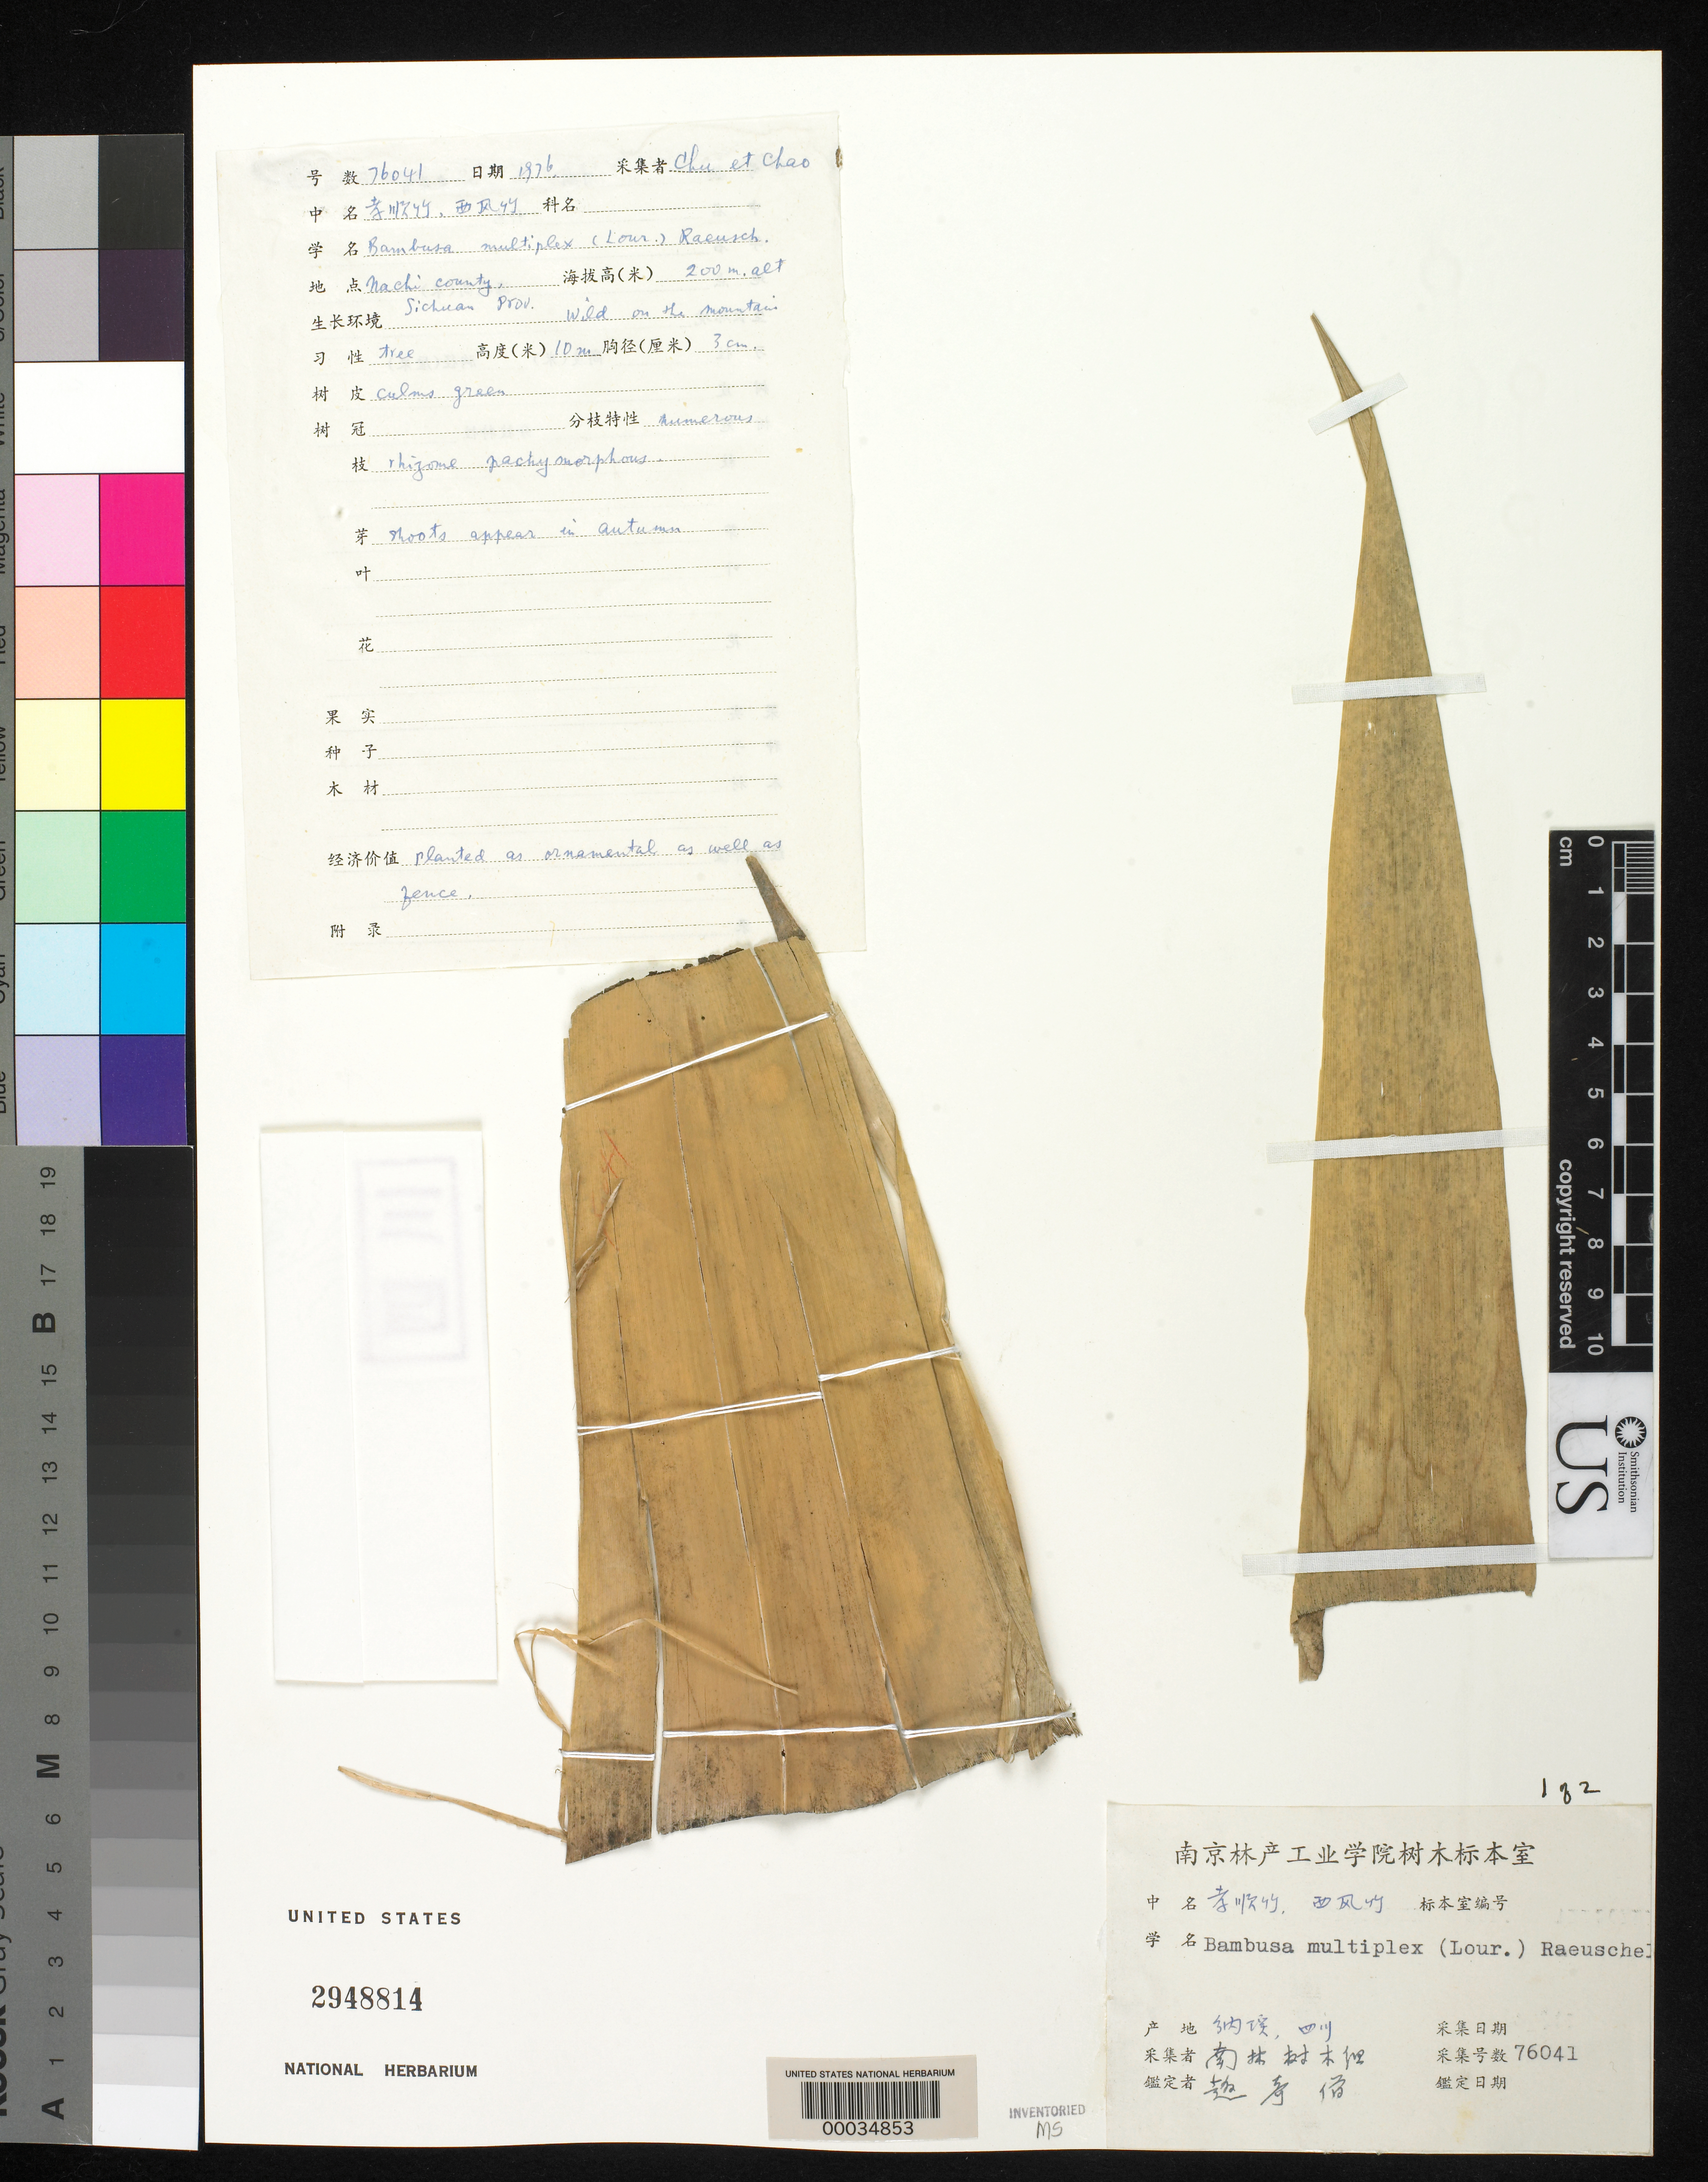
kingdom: Plantae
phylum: Tracheophyta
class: Liliopsida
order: Poales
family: Poaceae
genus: Bambusa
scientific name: Bambusa glaucescens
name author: (Willd.) Merr.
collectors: C. Chu & C. Chao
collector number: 76041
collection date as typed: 1976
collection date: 1976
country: China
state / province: Sichuan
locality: Nachi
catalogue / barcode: US 2948814